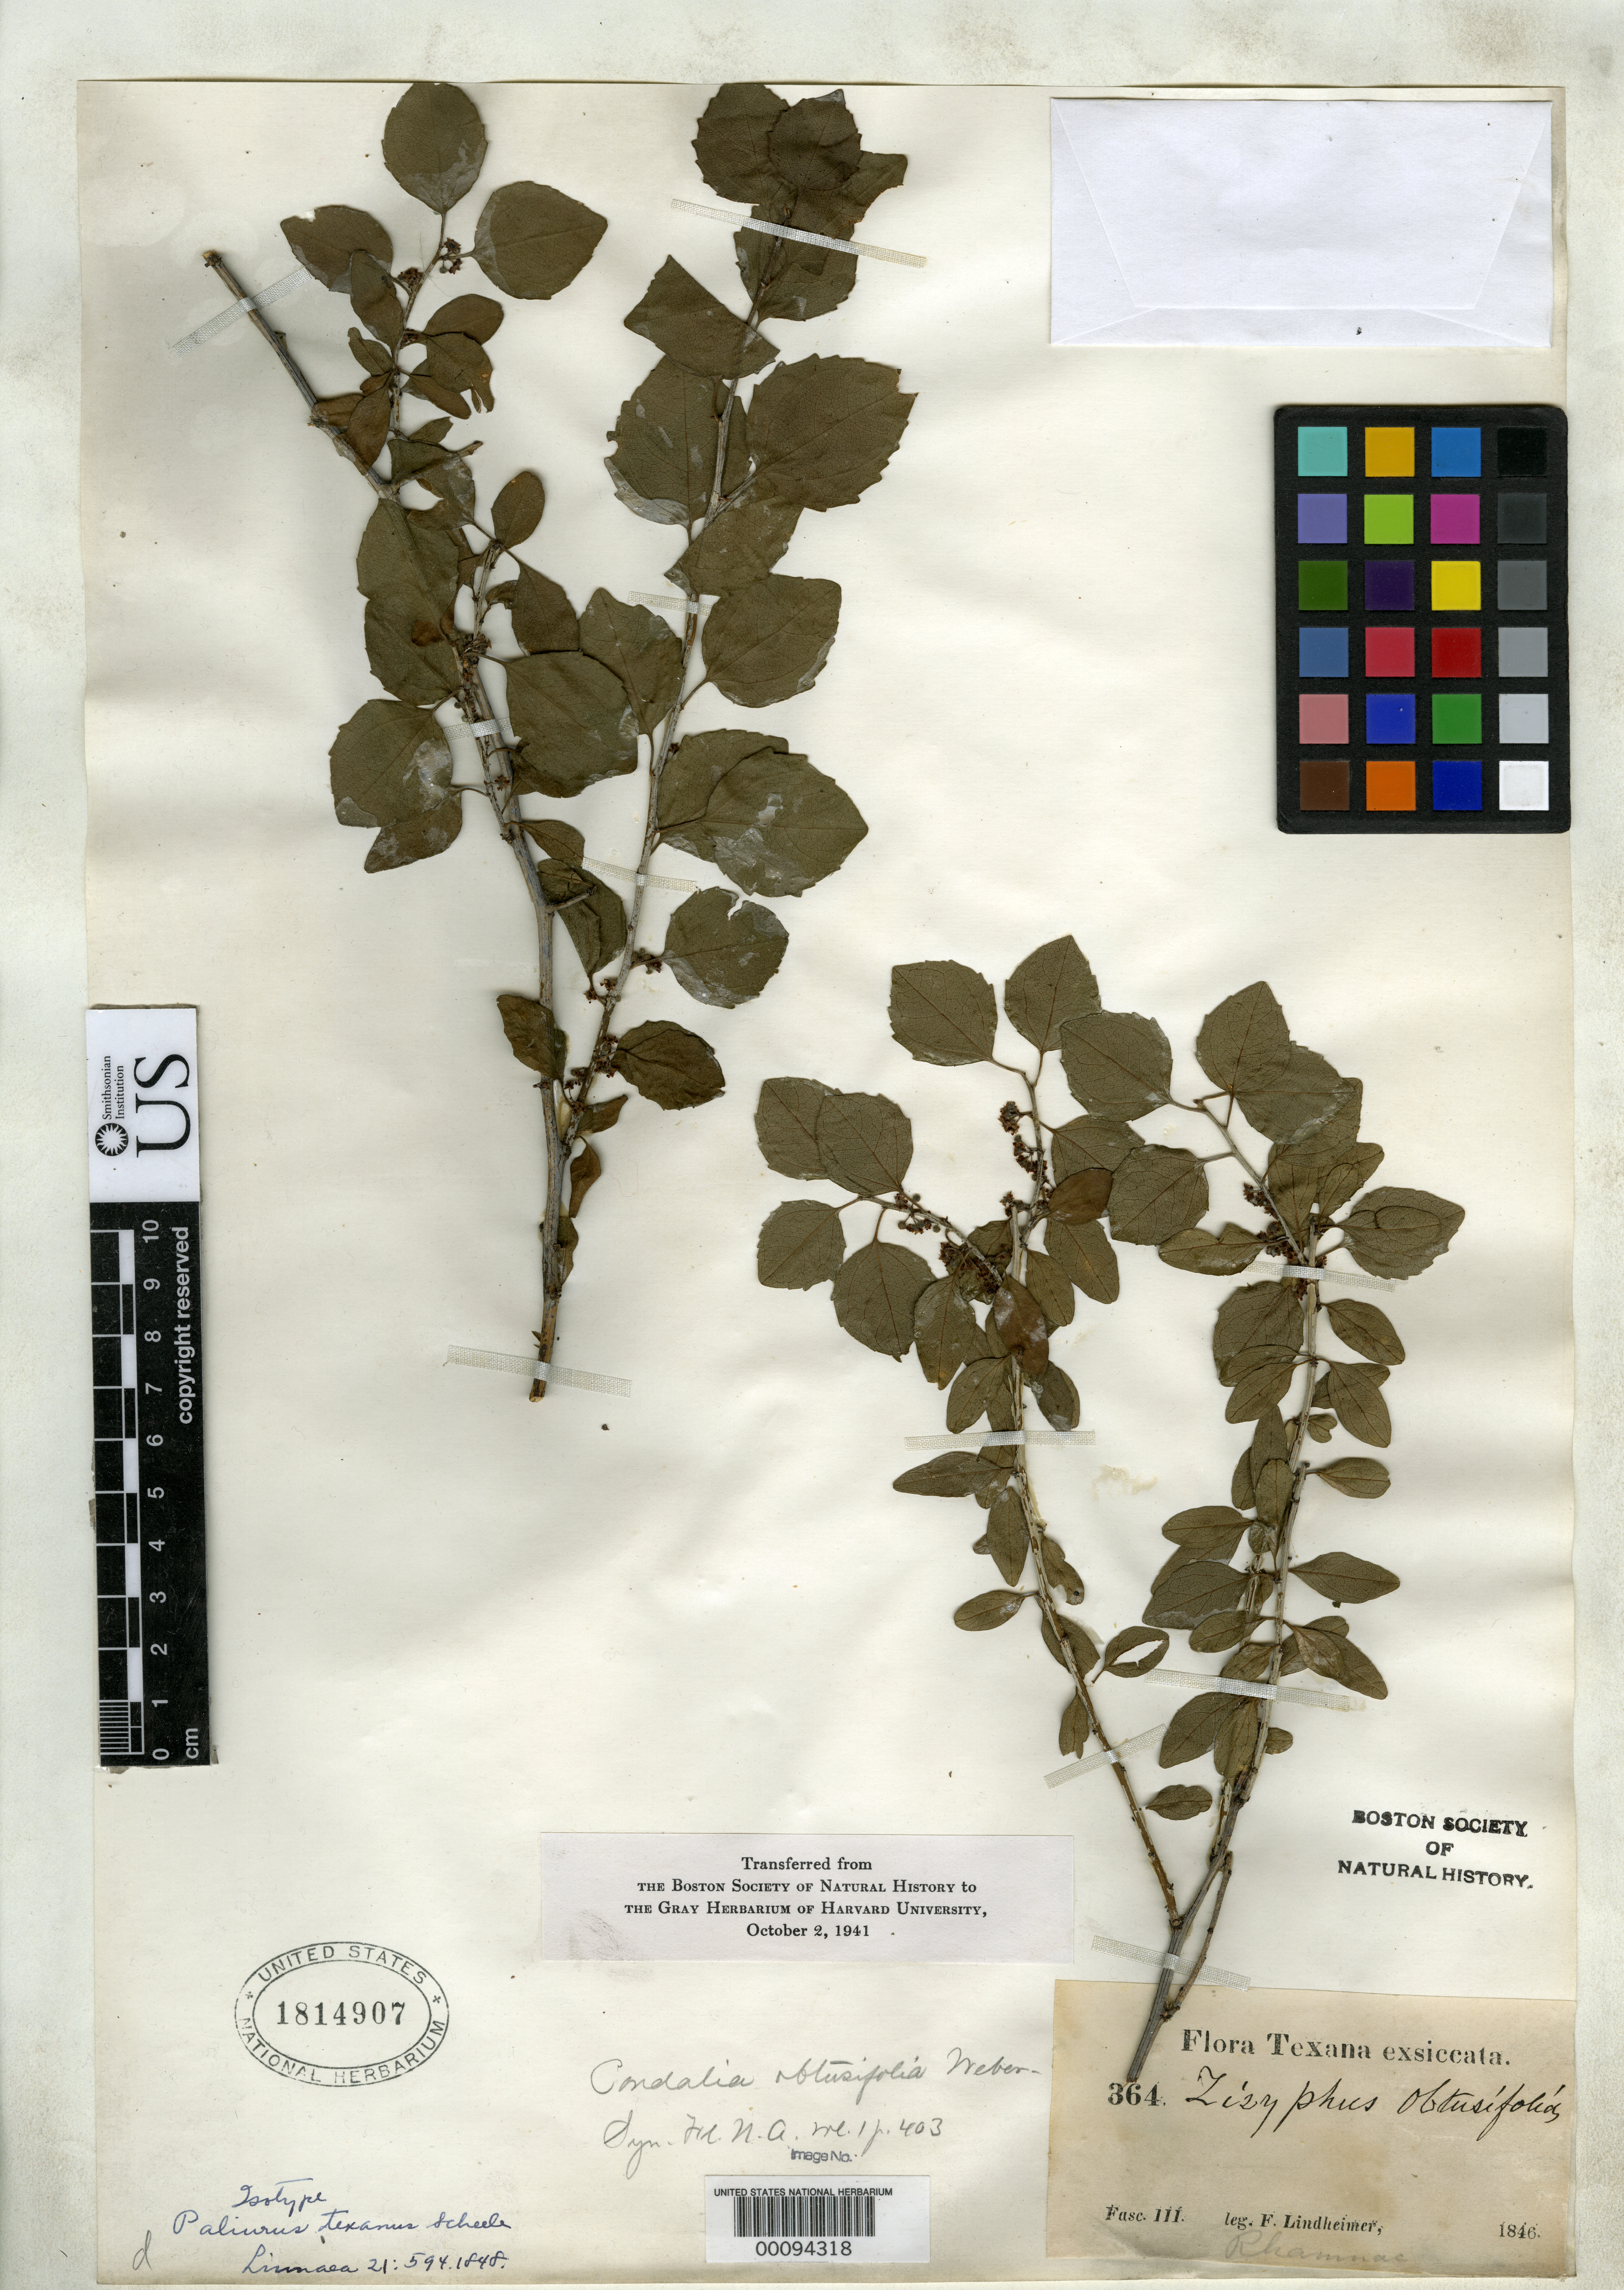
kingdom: Plantae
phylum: Tracheophyta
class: Magnoliopsida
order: Rosales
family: Rhamnaceae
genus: Paliurus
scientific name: Paliurus texanus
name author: Scheele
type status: Isotype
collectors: F. J. Lindheimer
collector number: III 364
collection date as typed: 1846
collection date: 1846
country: United States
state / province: Texas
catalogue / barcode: US 1814907